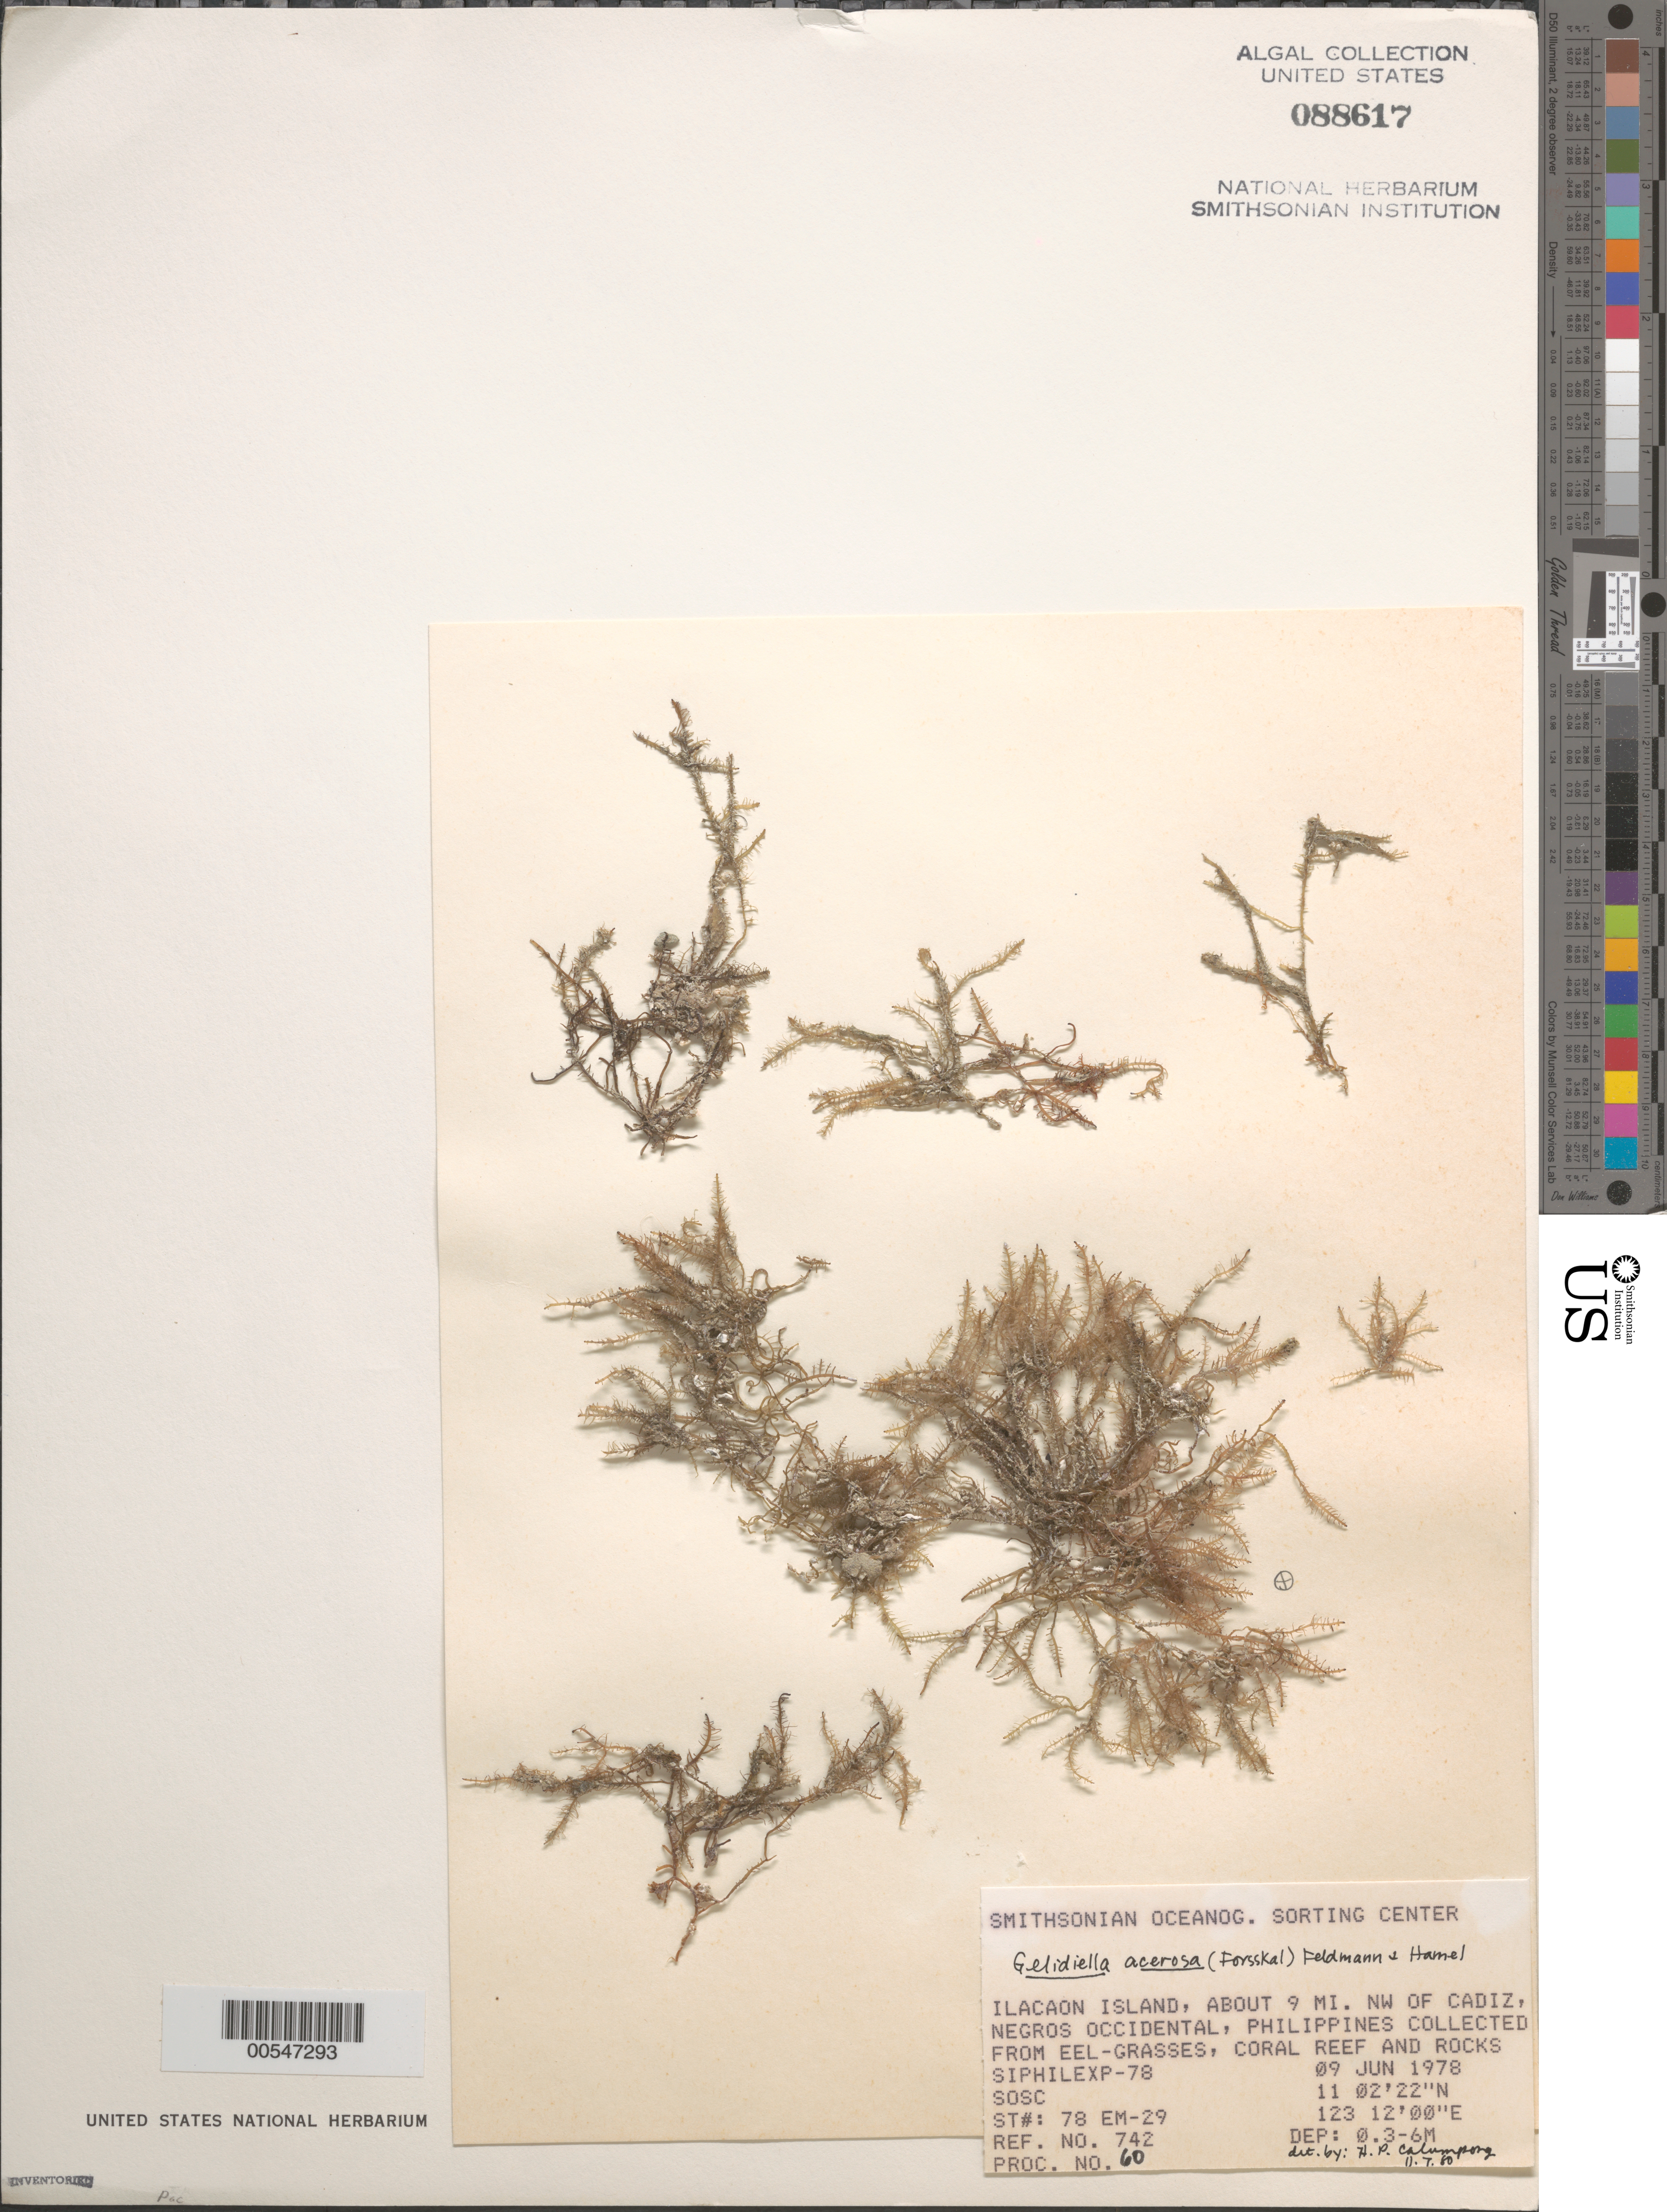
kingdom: Plantae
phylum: Rhodophyta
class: Florideophyceae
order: Gelidiales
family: Gelidiellaceae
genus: Gelidiella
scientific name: Gelidiella acerosa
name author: (Forssk.) Feldmann & G. Hamel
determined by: Calumpong, H. P.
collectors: SOSC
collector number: Station 78 Em-29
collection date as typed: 09 Jun 1978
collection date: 1978-06-09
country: Philippines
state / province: Western Visayas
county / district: Negros Occidental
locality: Ilacaon island, northwest of cadiz, negros occidental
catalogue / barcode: US 88617